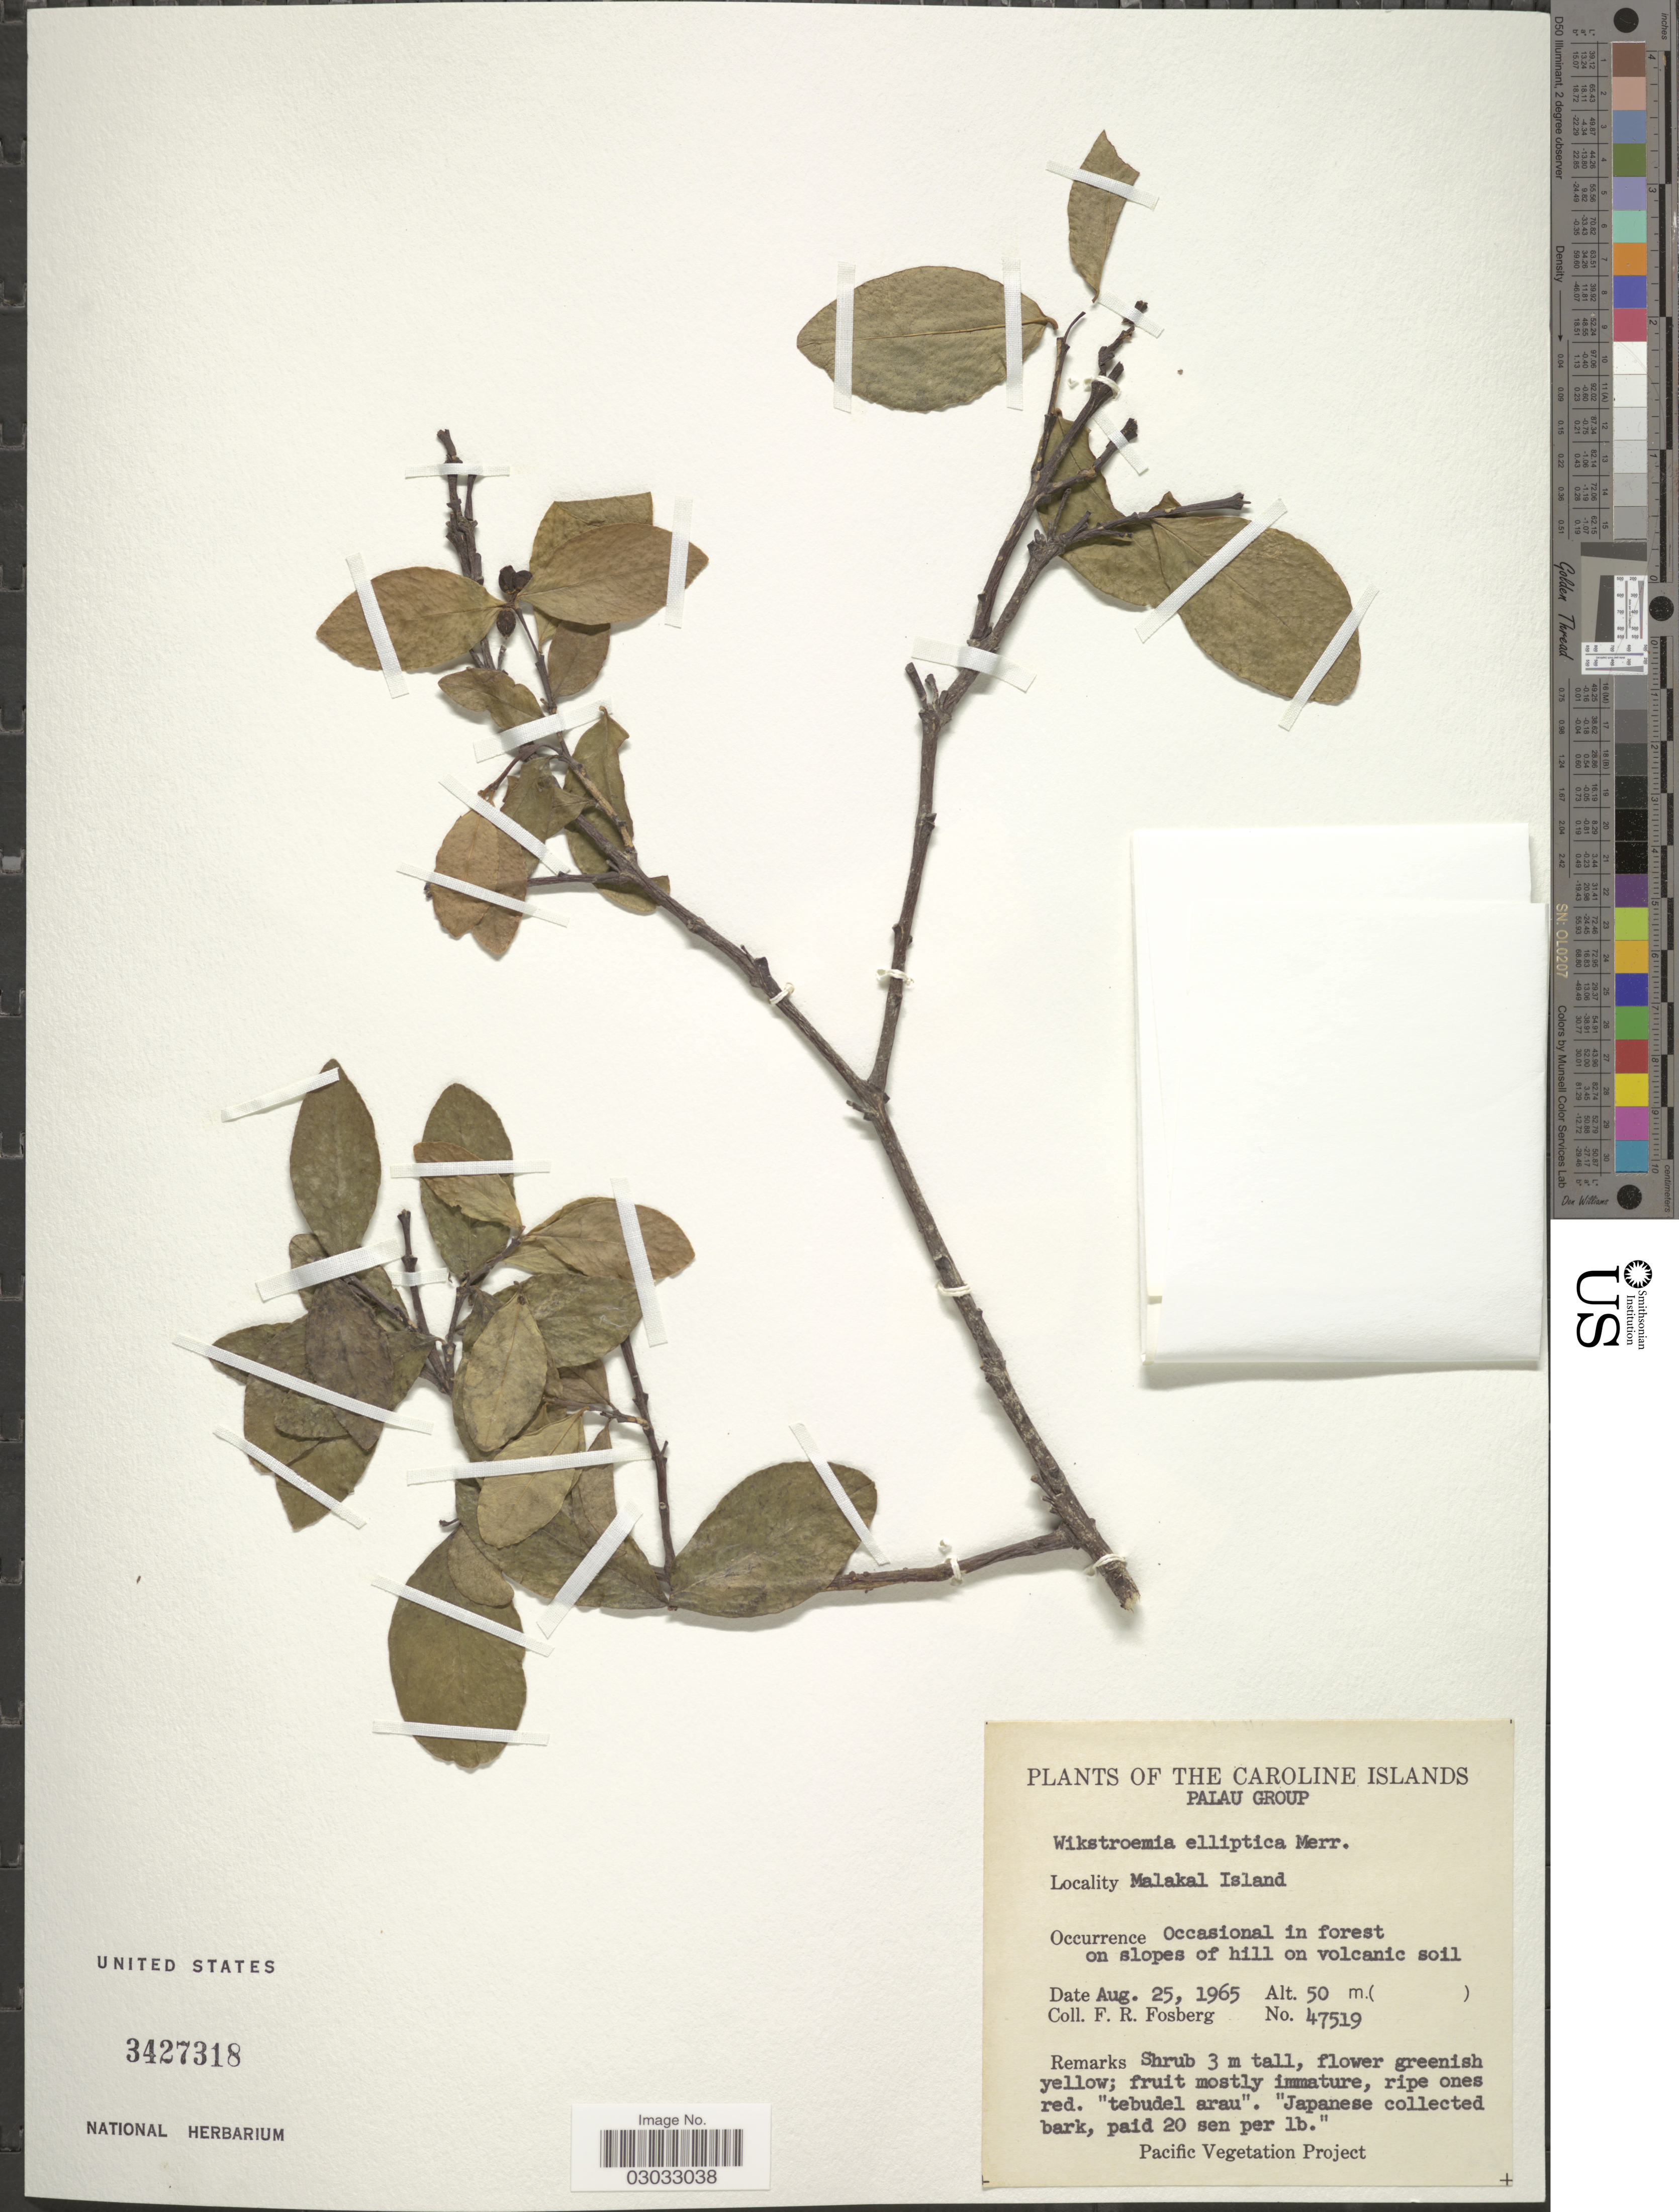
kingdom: Plantae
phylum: Tracheophyta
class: Magnoliopsida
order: Malvales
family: Thymelaeaceae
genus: Wikstroemia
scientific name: Wikstroemia elliptica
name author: Merr.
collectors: F. R. Fosberg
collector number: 47519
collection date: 1965-08-25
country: Palau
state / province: Koror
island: Ngemelachel [Malakal]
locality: The Caroline Islands, Palau Group, Malakal Island.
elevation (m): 50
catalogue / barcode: US 3427318